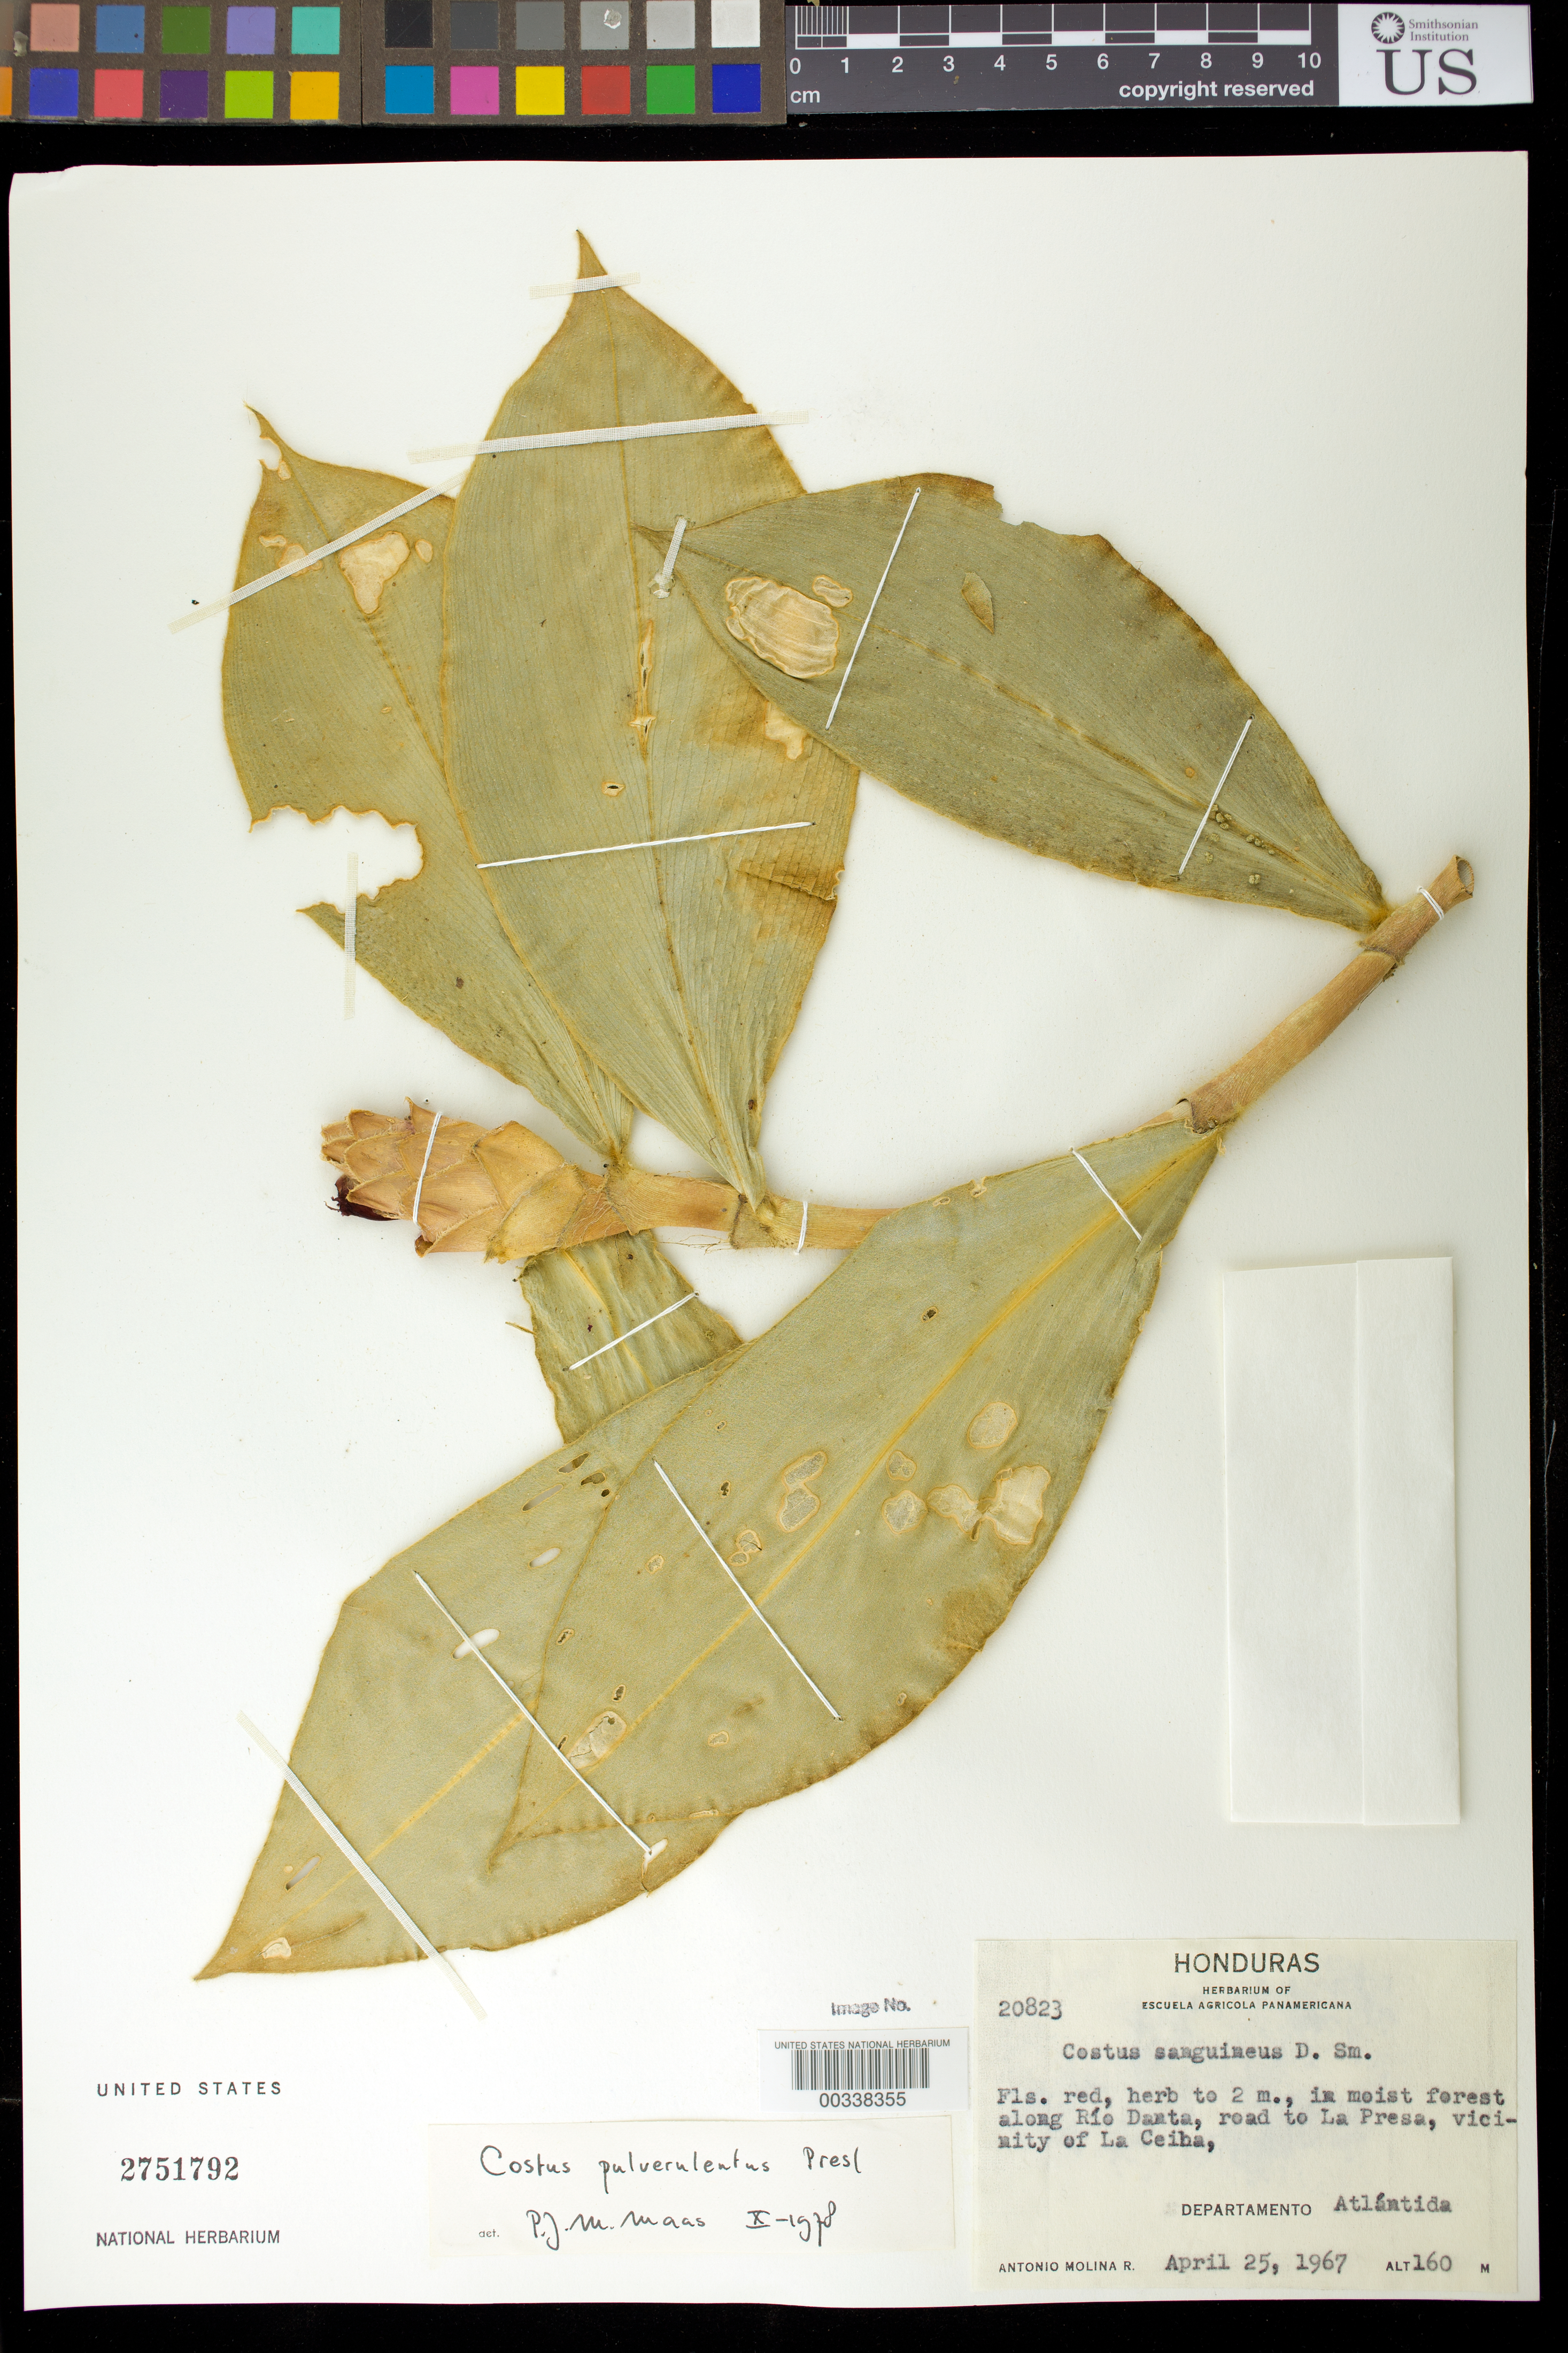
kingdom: Plantae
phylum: Tracheophyta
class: Liliopsida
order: Zingiberales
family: Costaceae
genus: Costus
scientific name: Costus pulverulentus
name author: C. Presl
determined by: Maas, Paul J. M.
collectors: A. Molina R.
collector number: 20823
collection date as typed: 25 Apr 1967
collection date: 1967-04-25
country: Honduras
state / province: Atlántida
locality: In moist forest along Rio Danta, road to La Presa, vicinity of La Ceiba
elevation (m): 160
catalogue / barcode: US 2751792